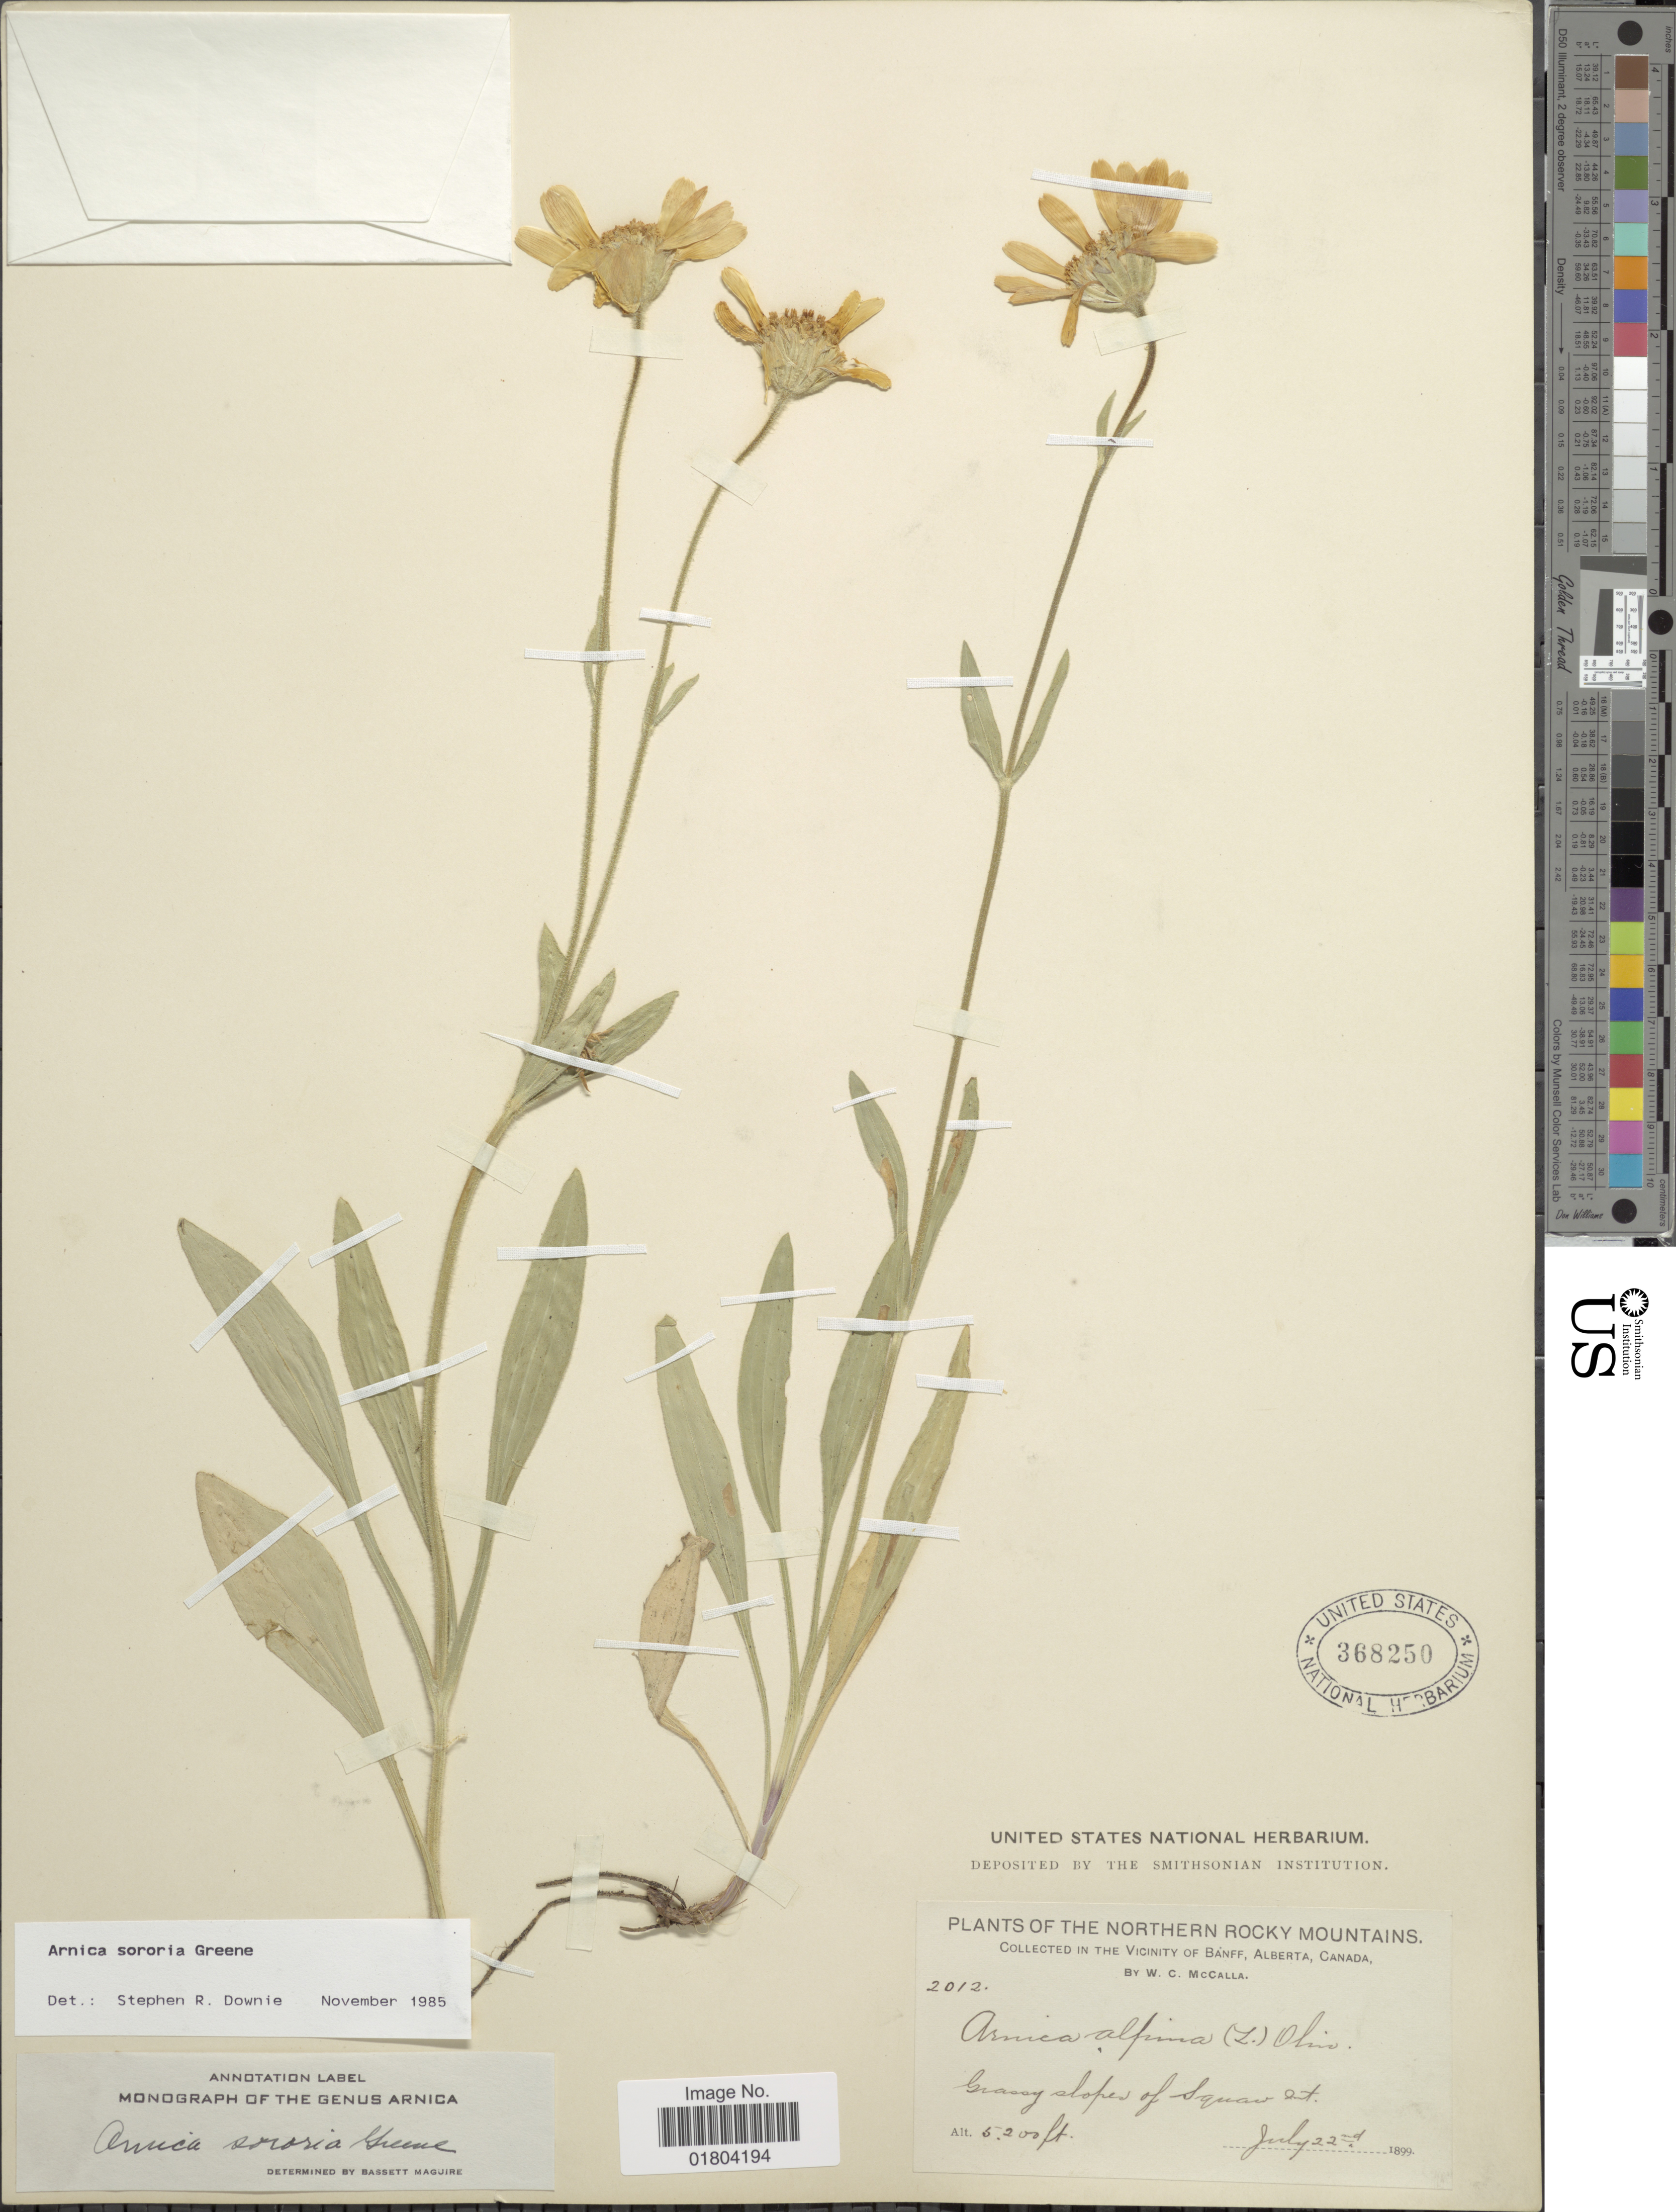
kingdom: Plantae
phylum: Tracheophyta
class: Magnoliopsida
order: Asterales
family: Asteraceae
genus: Arnica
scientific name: Arnica sororia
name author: Greene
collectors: W. McCalla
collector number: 2012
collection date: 1899-07-22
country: Canada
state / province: Alberta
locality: The Northern Rocky Mountains, in the Vicinity of Banff, Grassy slopes of Squaw mt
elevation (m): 1585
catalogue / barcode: US 368250